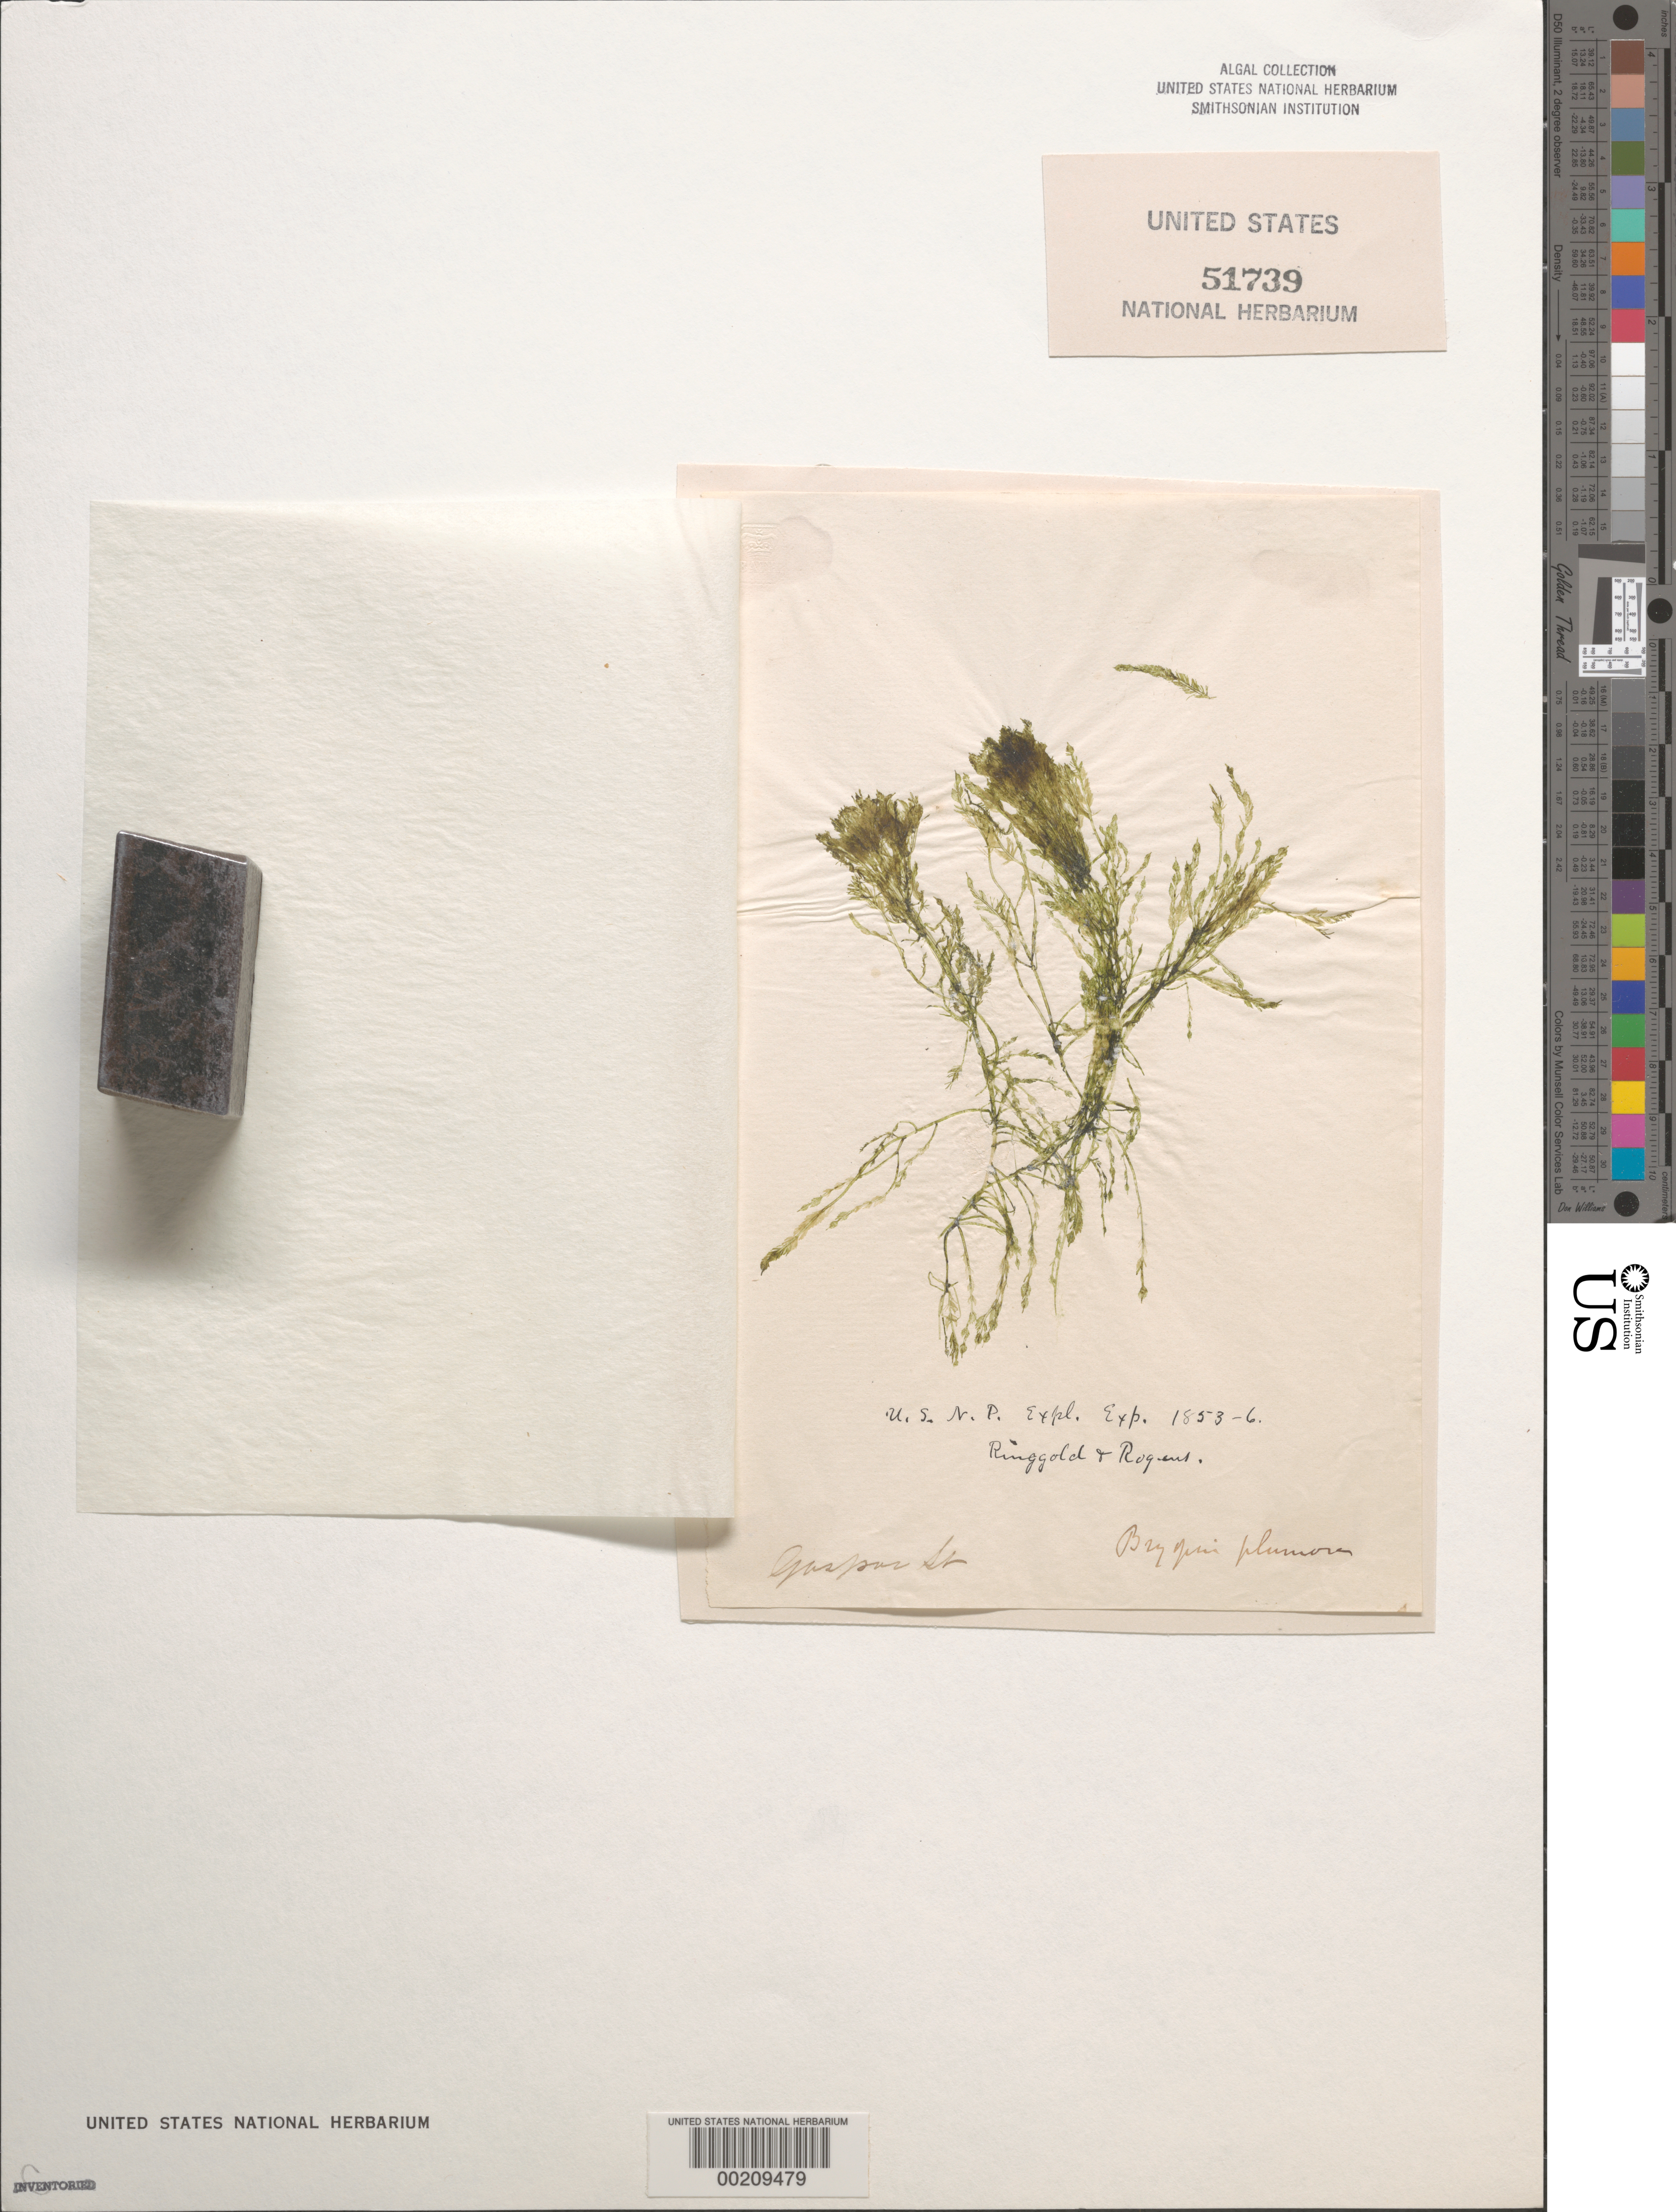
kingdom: Plantae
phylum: Chlorophyta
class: Ulvophyceae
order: Bryopsidales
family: Bryopsidaceae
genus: Bryopsis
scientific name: Bryopsis plumosa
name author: (Huds.) C. Agardh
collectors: C. Wright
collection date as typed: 1853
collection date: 1853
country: Indonesia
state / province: Sumatra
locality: Kelasa strait (gaspar strait)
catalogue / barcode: US 51739